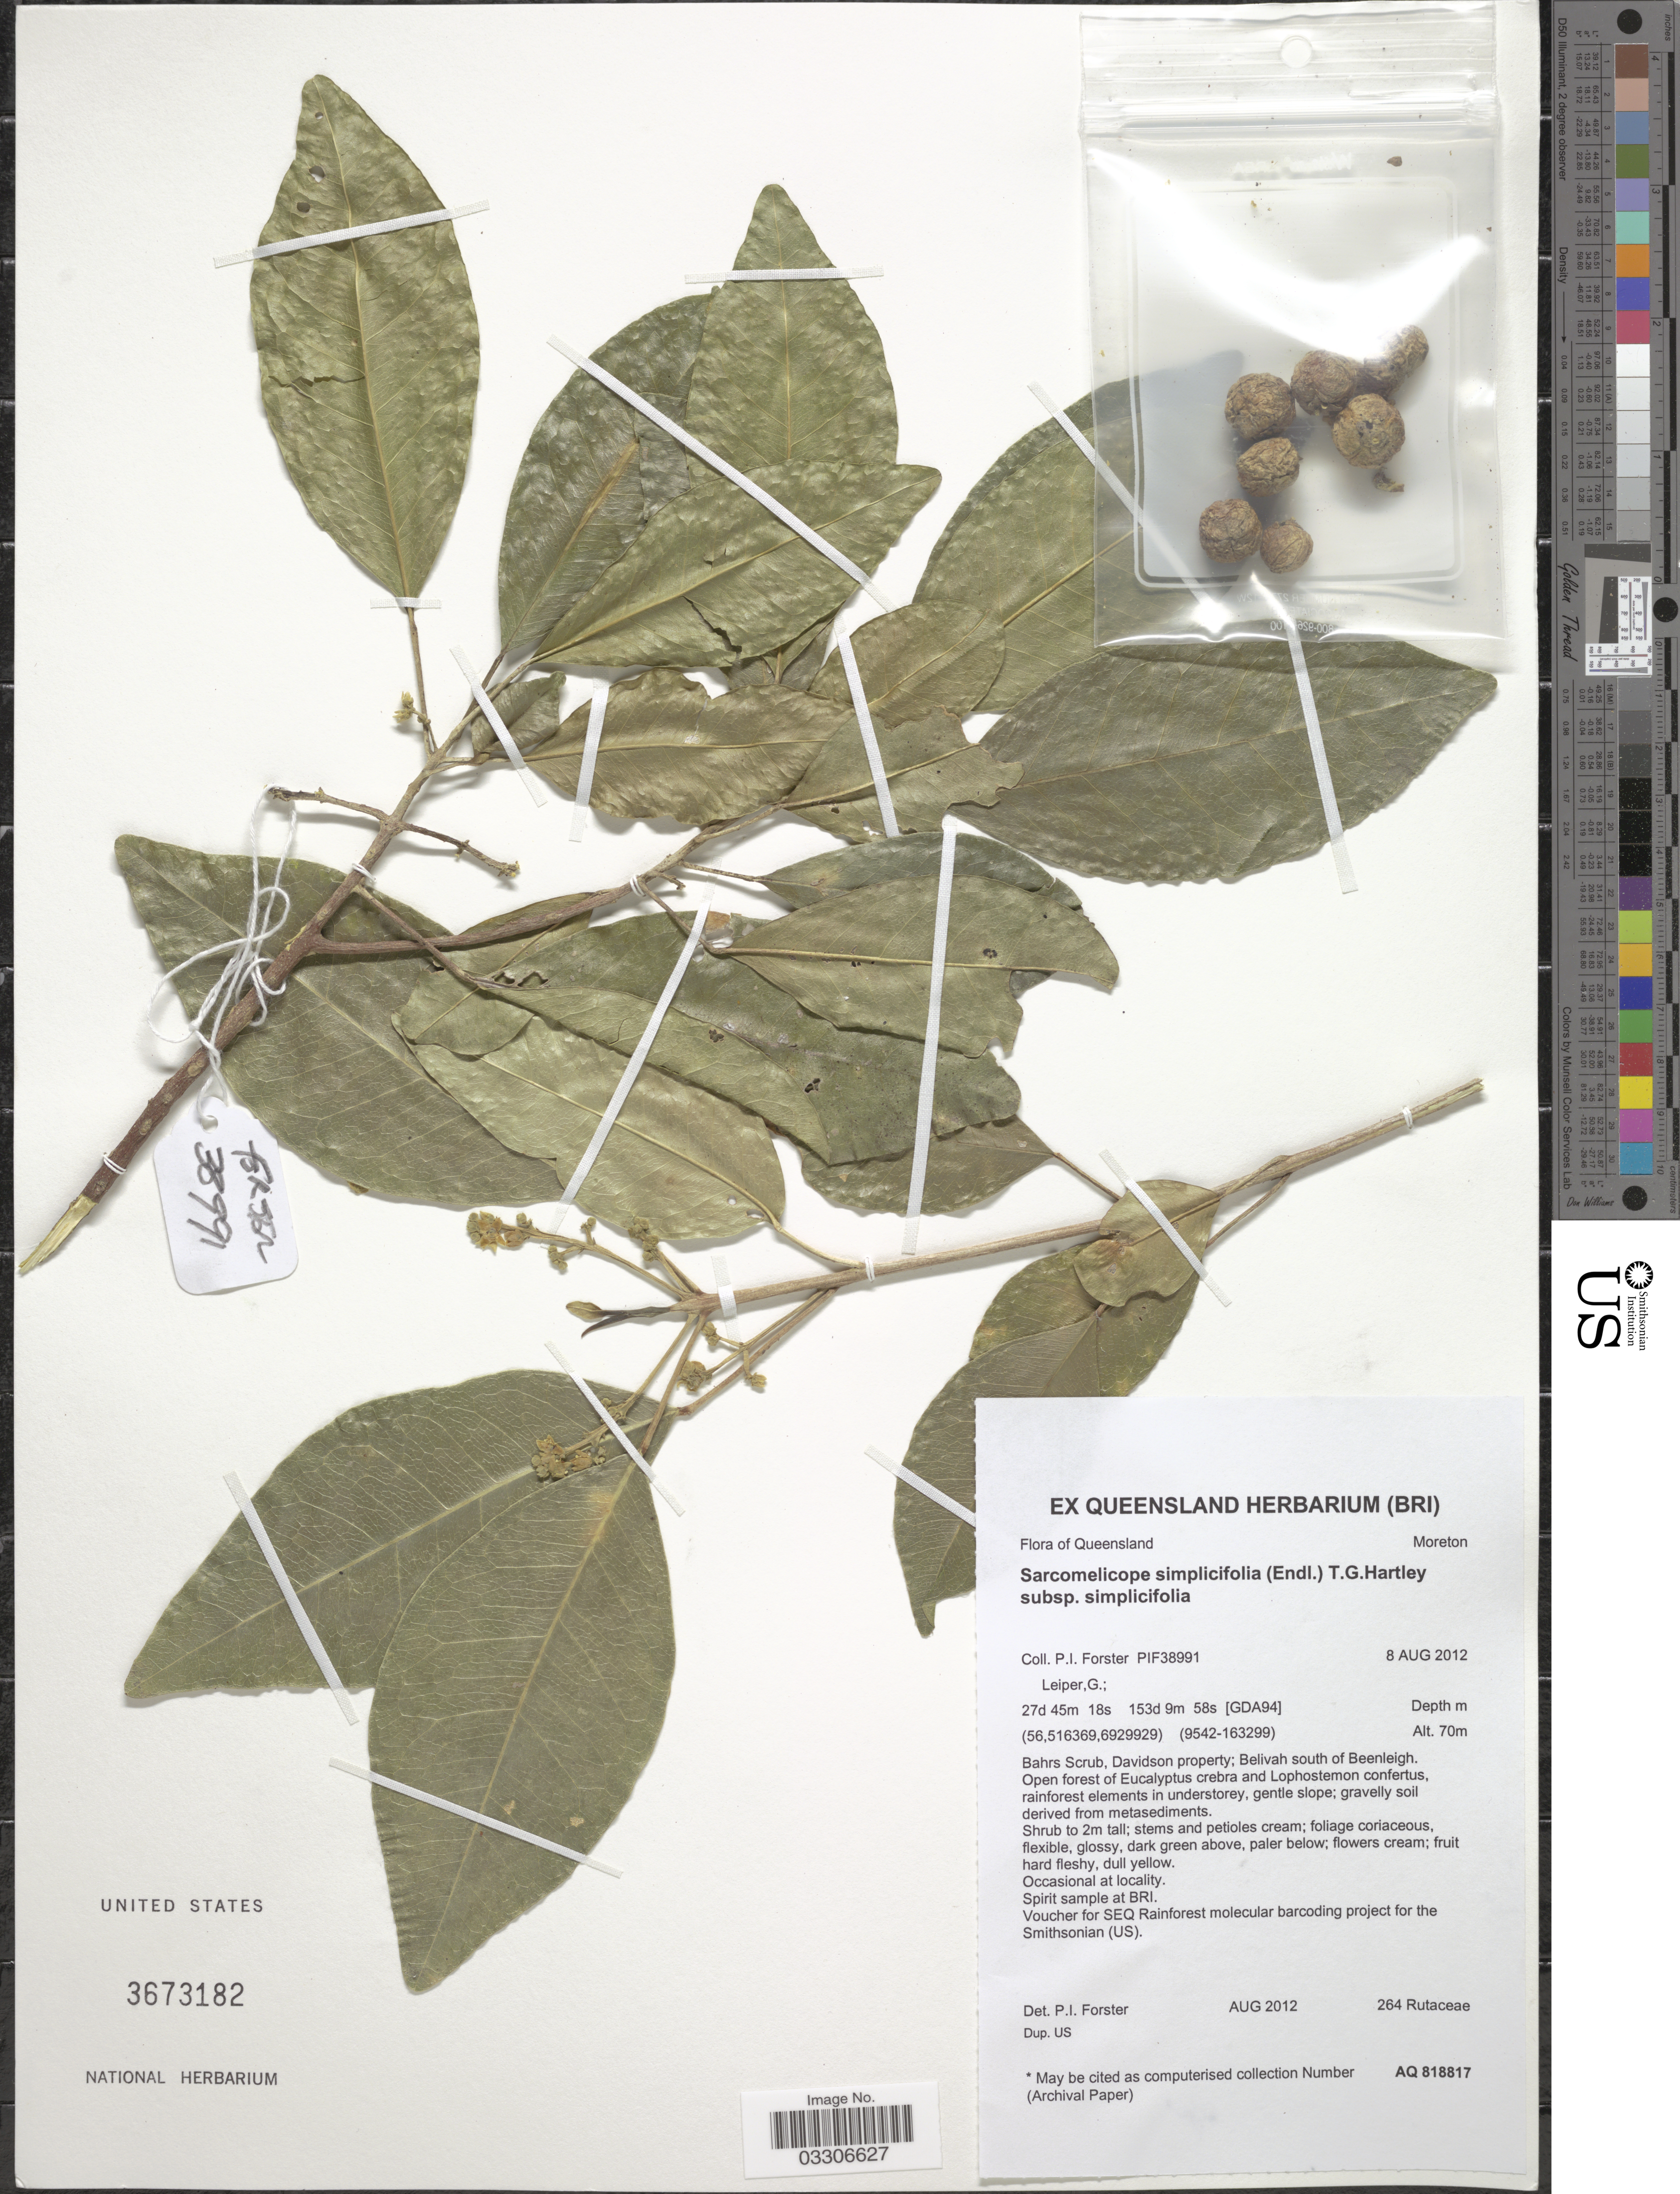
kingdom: Plantae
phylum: Tracheophyta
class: Magnoliopsida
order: Sapindales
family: Rutaceae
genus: Sarcomelicope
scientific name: Sarcomelicope simplicifolia subsp. simplicifolia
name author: (Endl.) T.G. Hartley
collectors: P. Forster & G. Leiper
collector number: PIF38991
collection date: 2012-08-08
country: Australia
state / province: Queensland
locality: Bahrs Scrub, Davidson property; Belivah south of Beenleigh.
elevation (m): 70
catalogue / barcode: US 3673182